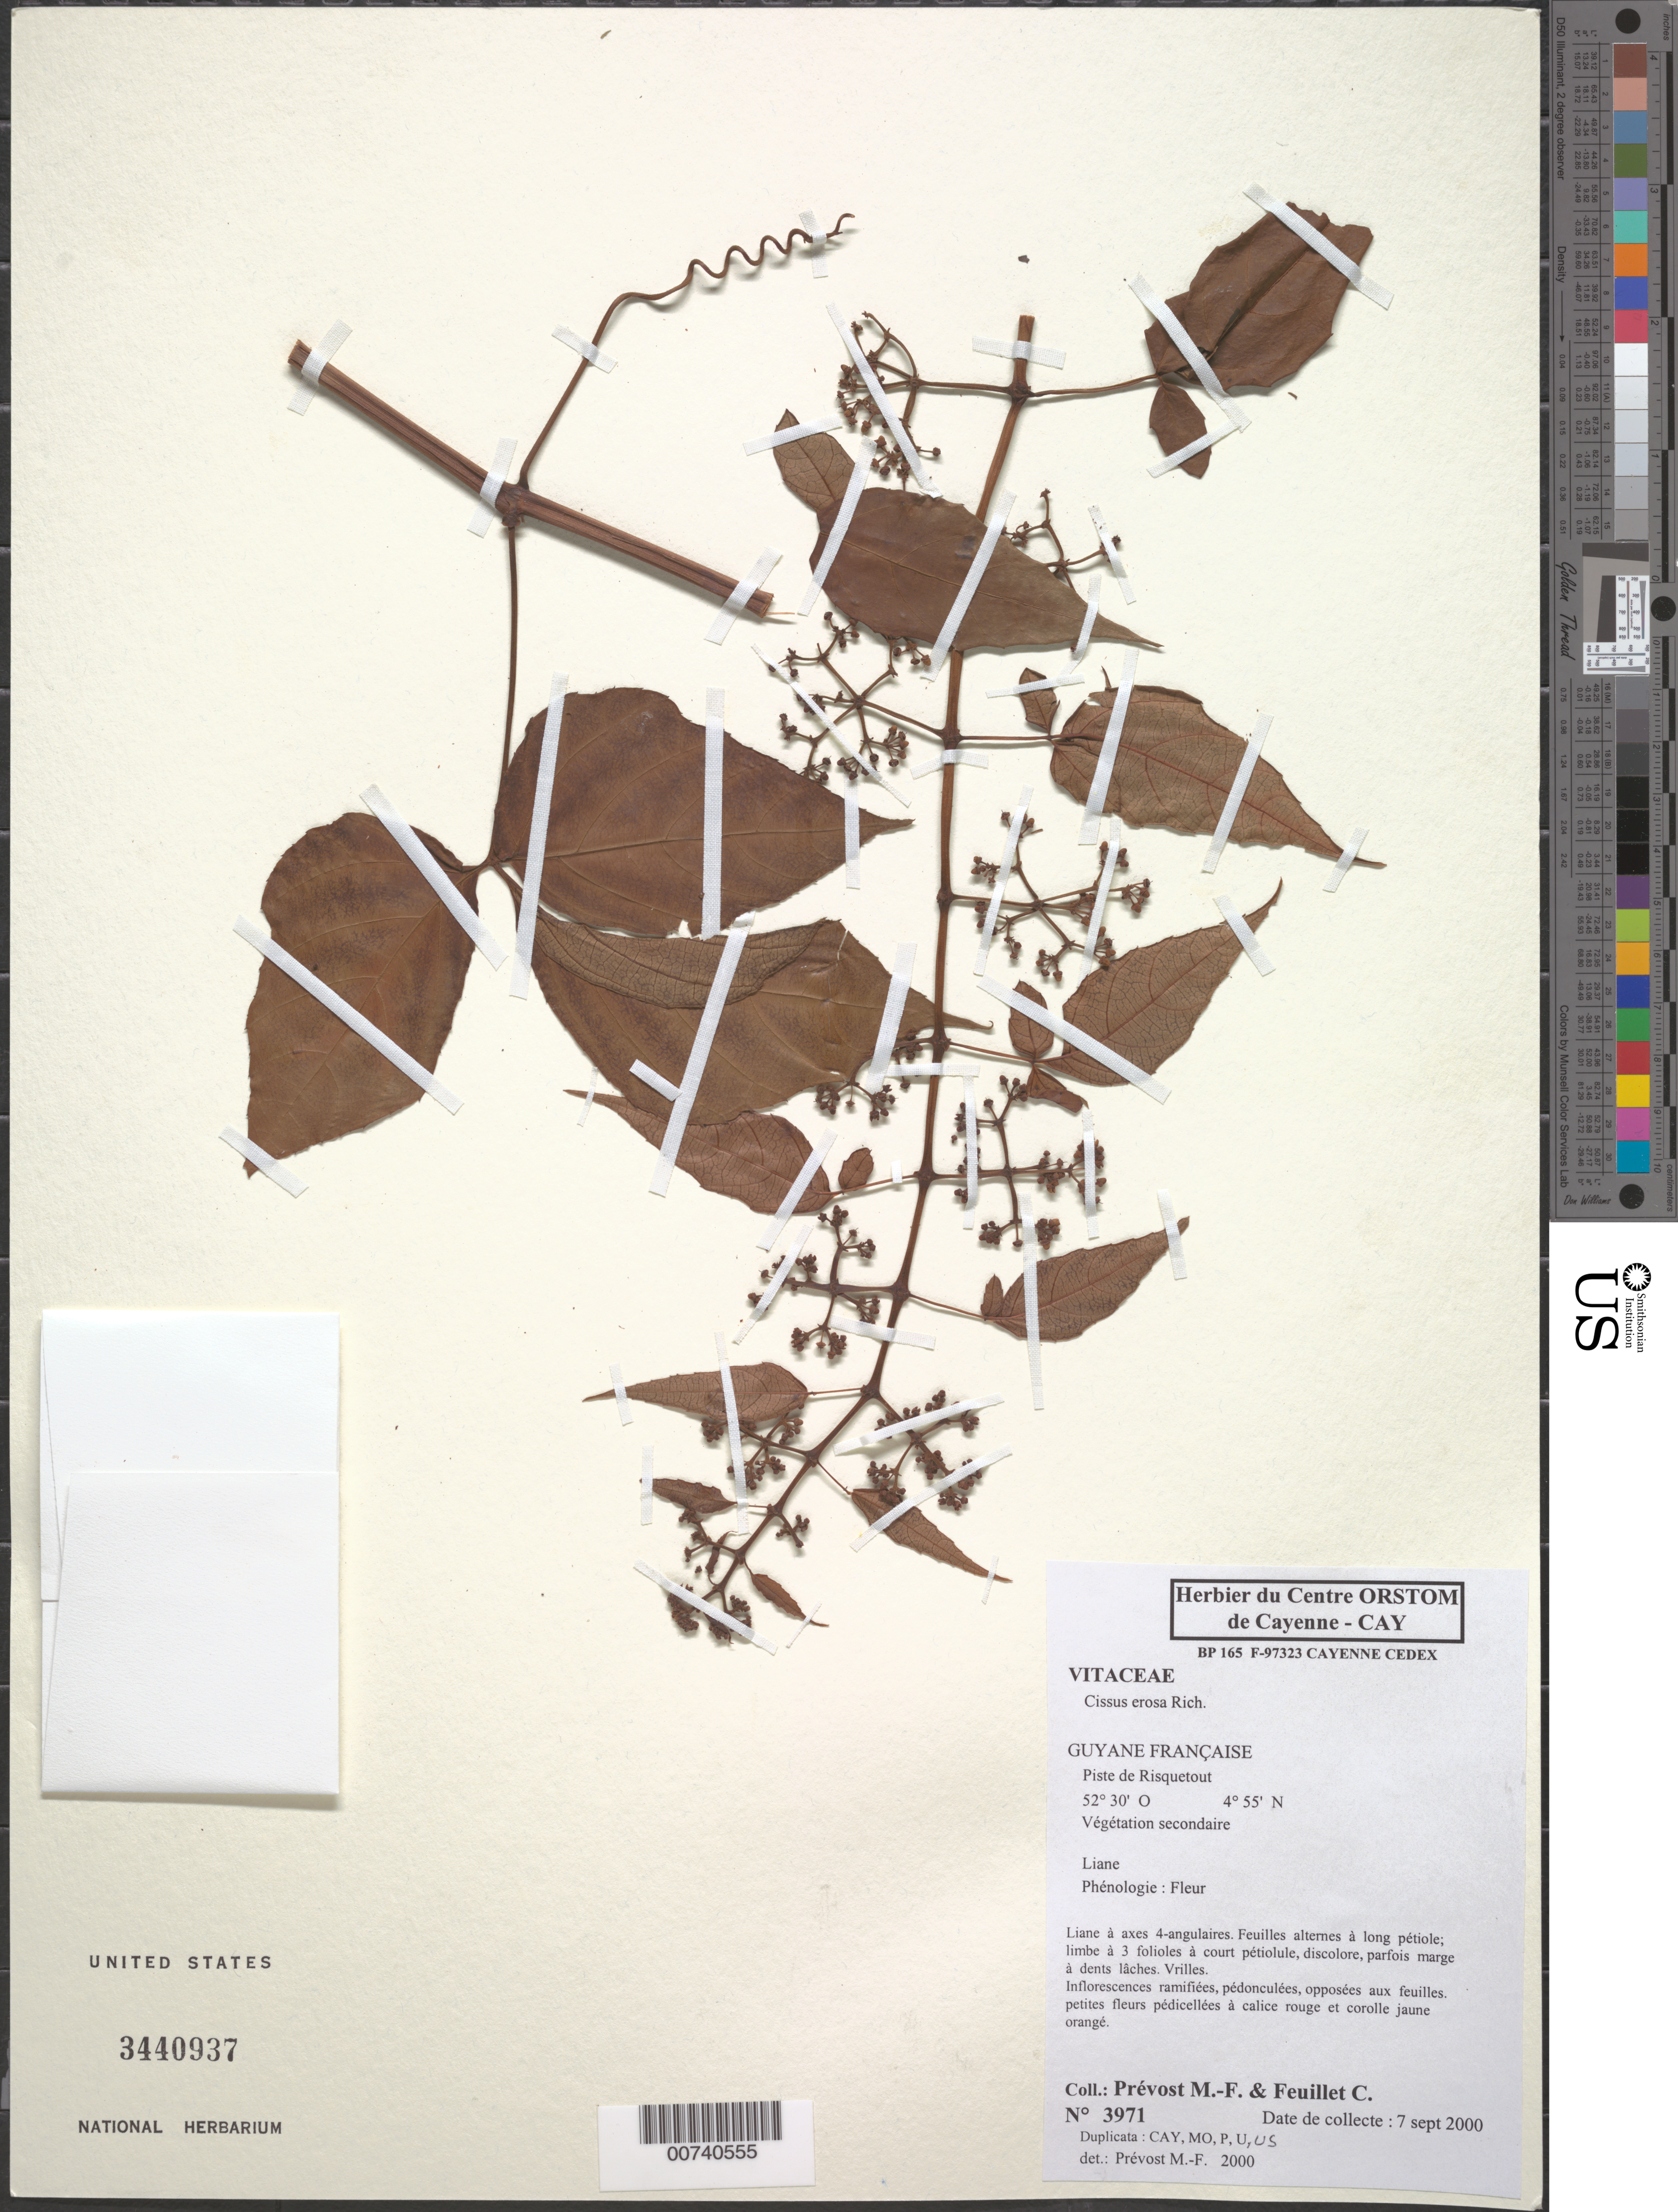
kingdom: Plantae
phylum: Tracheophyta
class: Magnoliopsida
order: Vitales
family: Vitaceae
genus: Cissus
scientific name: Cissus erosa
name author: Rich.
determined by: Prévost, M.-F.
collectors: M.-F. Prévost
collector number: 3971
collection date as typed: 7-Sep-00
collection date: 2000-09-07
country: French Guiana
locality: Piste de Risquetout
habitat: Secondary vegetation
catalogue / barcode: US 3440937